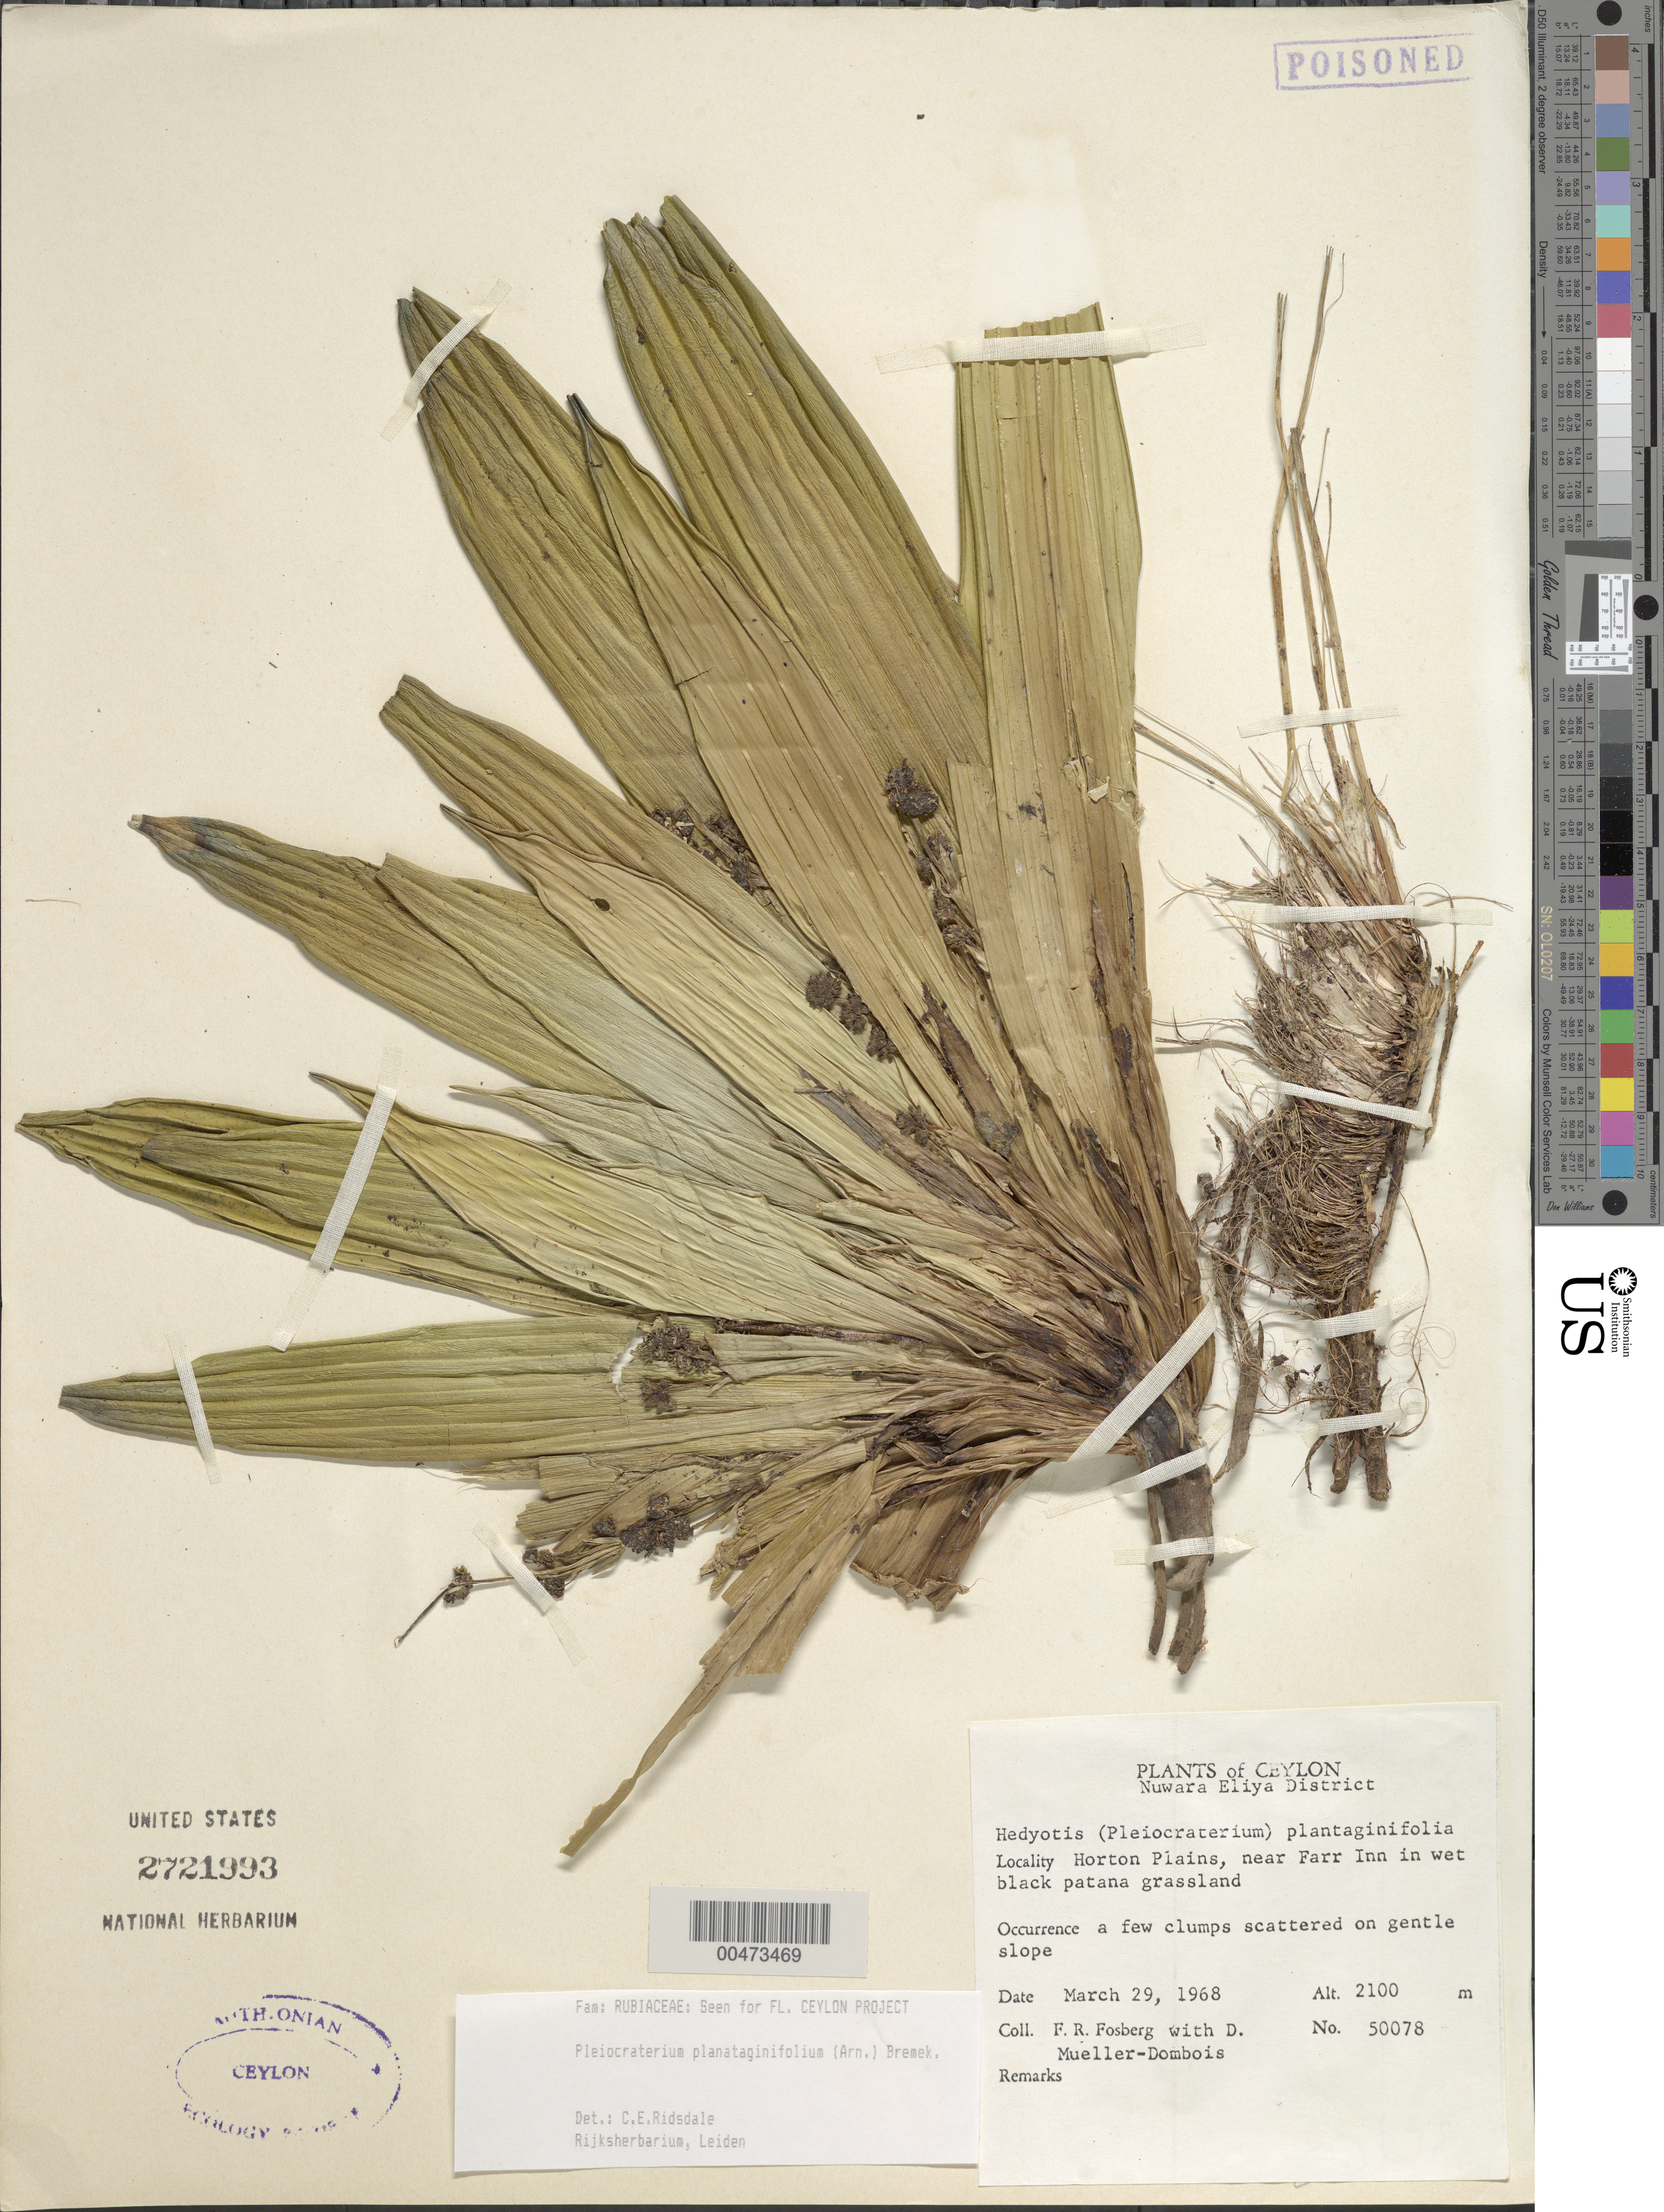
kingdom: Plantae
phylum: Tracheophyta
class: Magnoliopsida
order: Gentianales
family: Rubiaceae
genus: Pleiocraterium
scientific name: Pleiocraterium planataginifolium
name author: (Arn.) Bremek.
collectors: F. R. Fosberg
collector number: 50078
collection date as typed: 29 Mar 1968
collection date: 1968-03-29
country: Sri Lanka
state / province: Central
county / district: Nuwara Eliya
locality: Horton Plains, near Farr Inn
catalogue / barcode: US 2721993